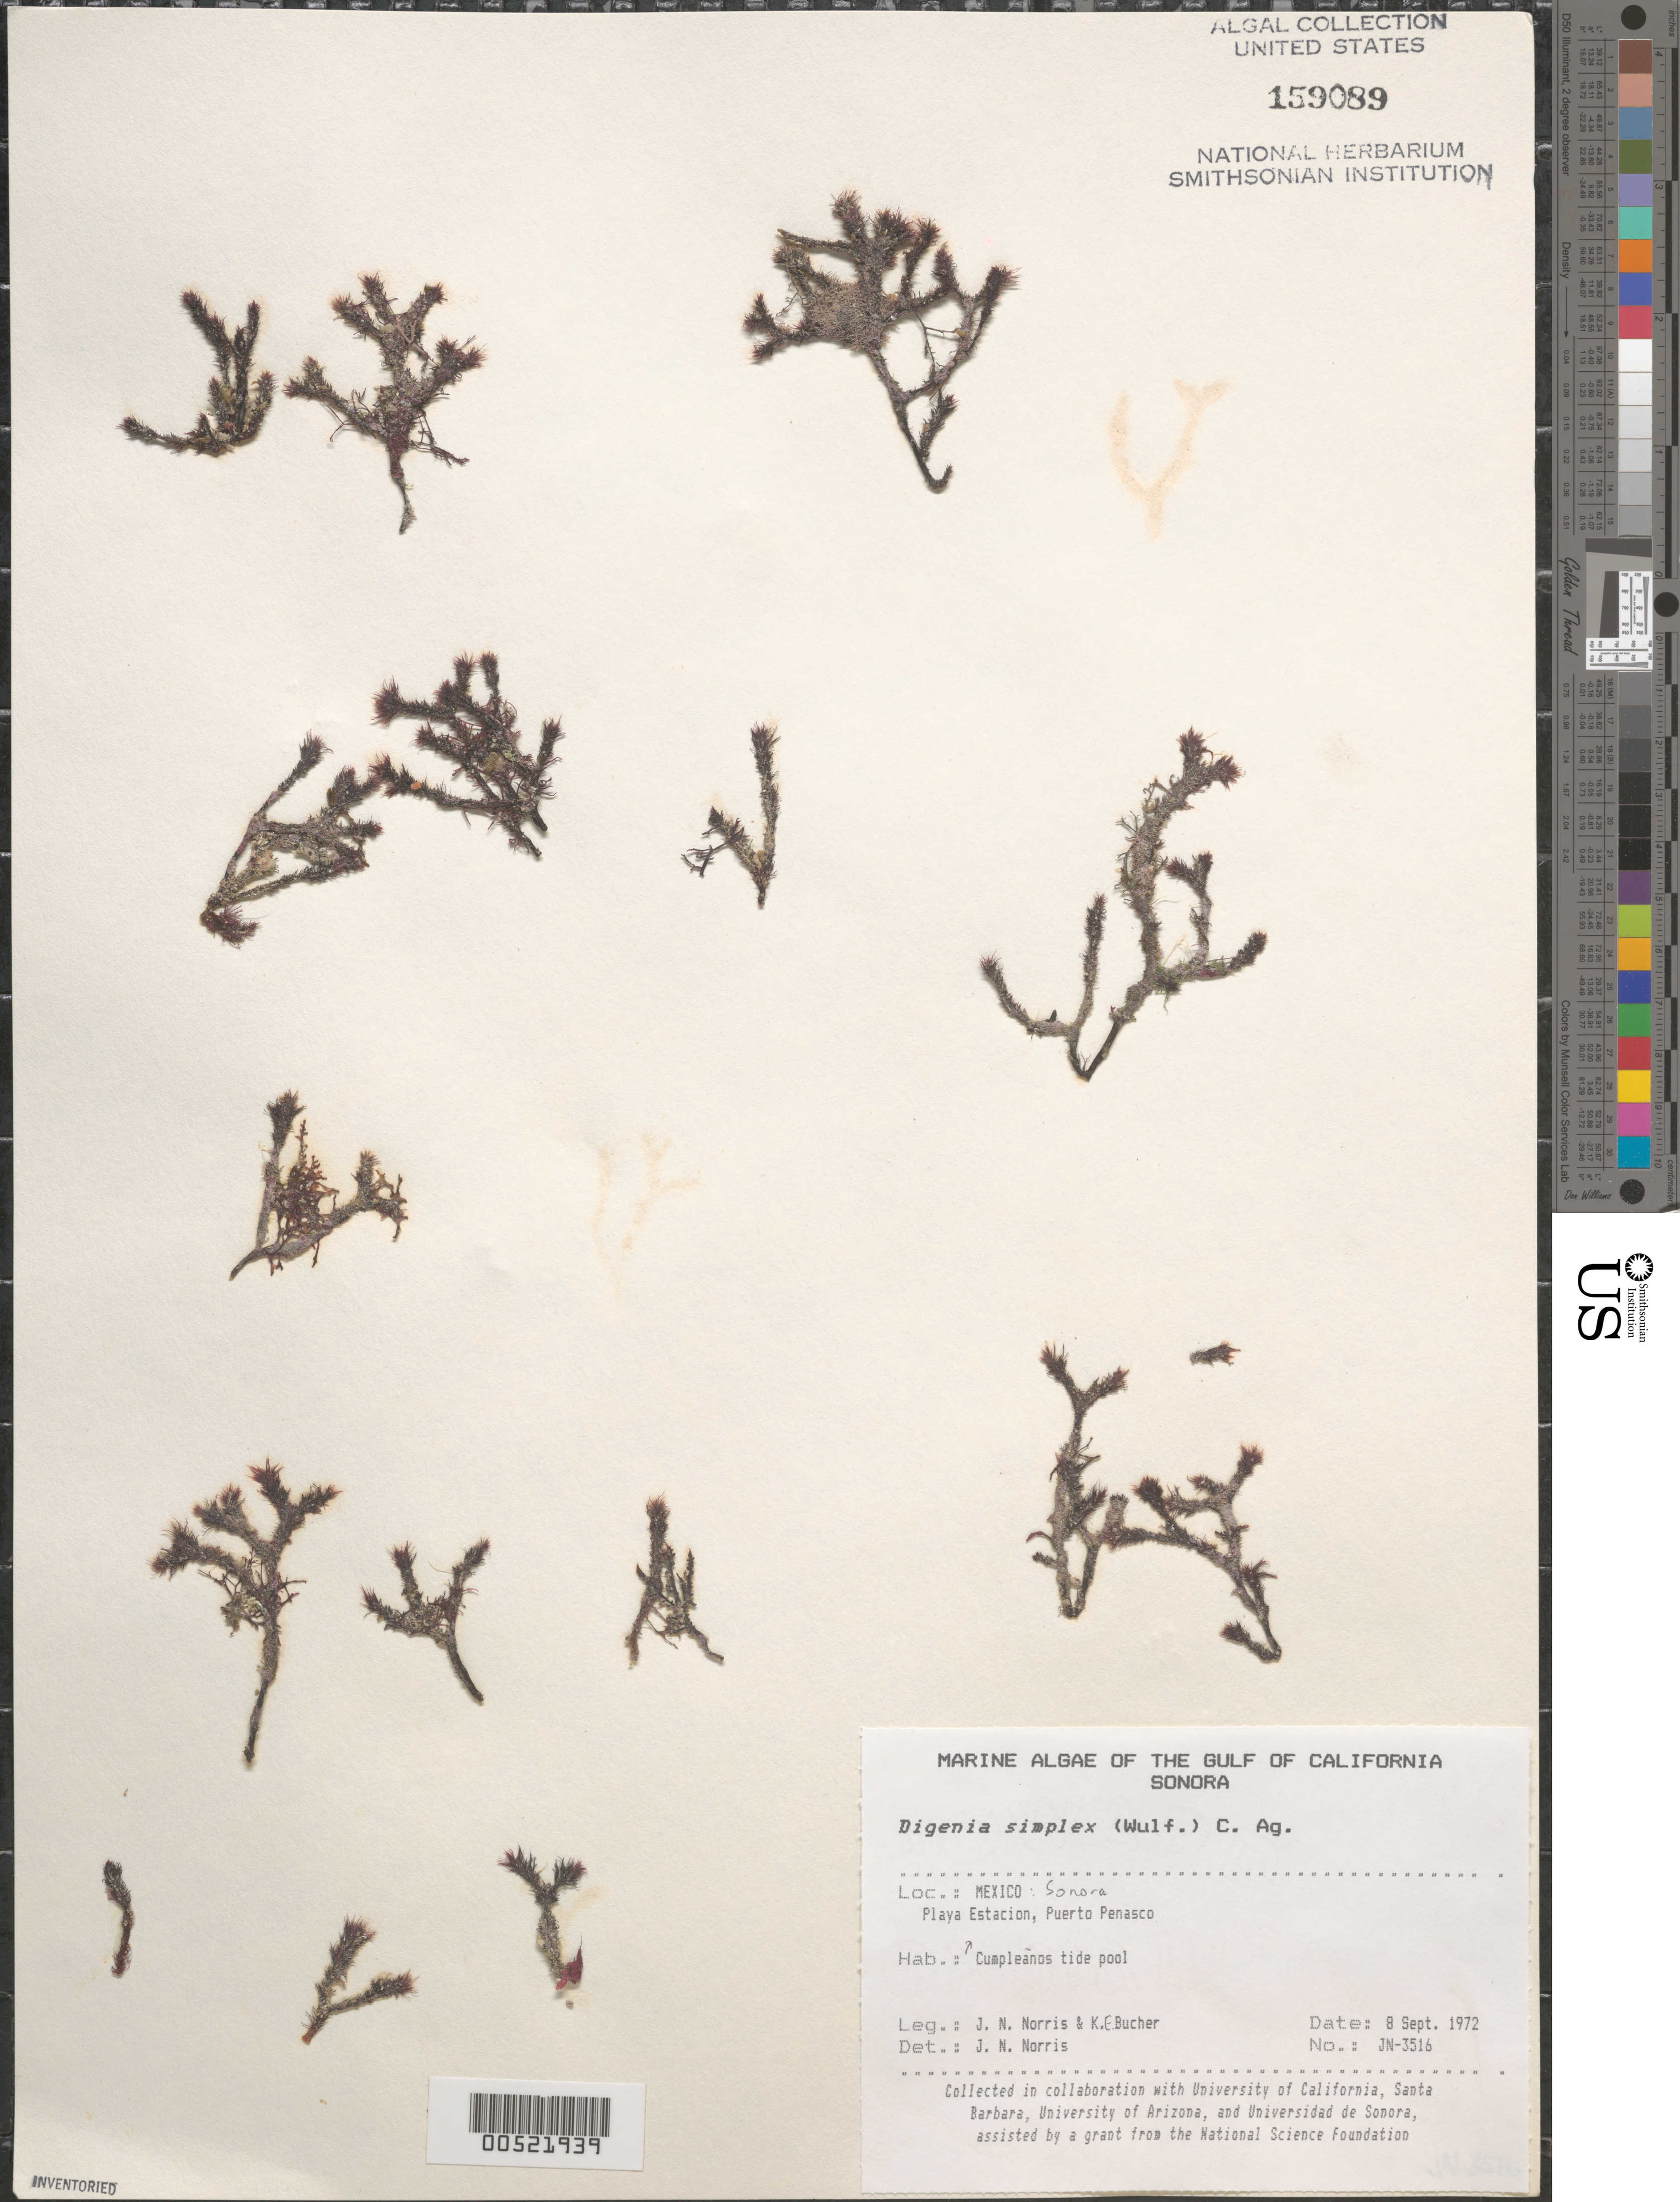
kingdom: Plantae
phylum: Rhodophyta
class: Florideophyceae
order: Ceramiales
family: Rhodomelaceae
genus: Digenea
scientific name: Digenea simplex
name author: (Wulfen) C. Agardh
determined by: Norris, James N.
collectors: J. N. Norris & K. E. Bucher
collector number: JN-3516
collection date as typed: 08 Sep 1972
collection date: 1972-09-08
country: Mexico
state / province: Sonora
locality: Playa Estacion, Puerto Penasco, Cumpleanos tide pool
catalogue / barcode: US 159089